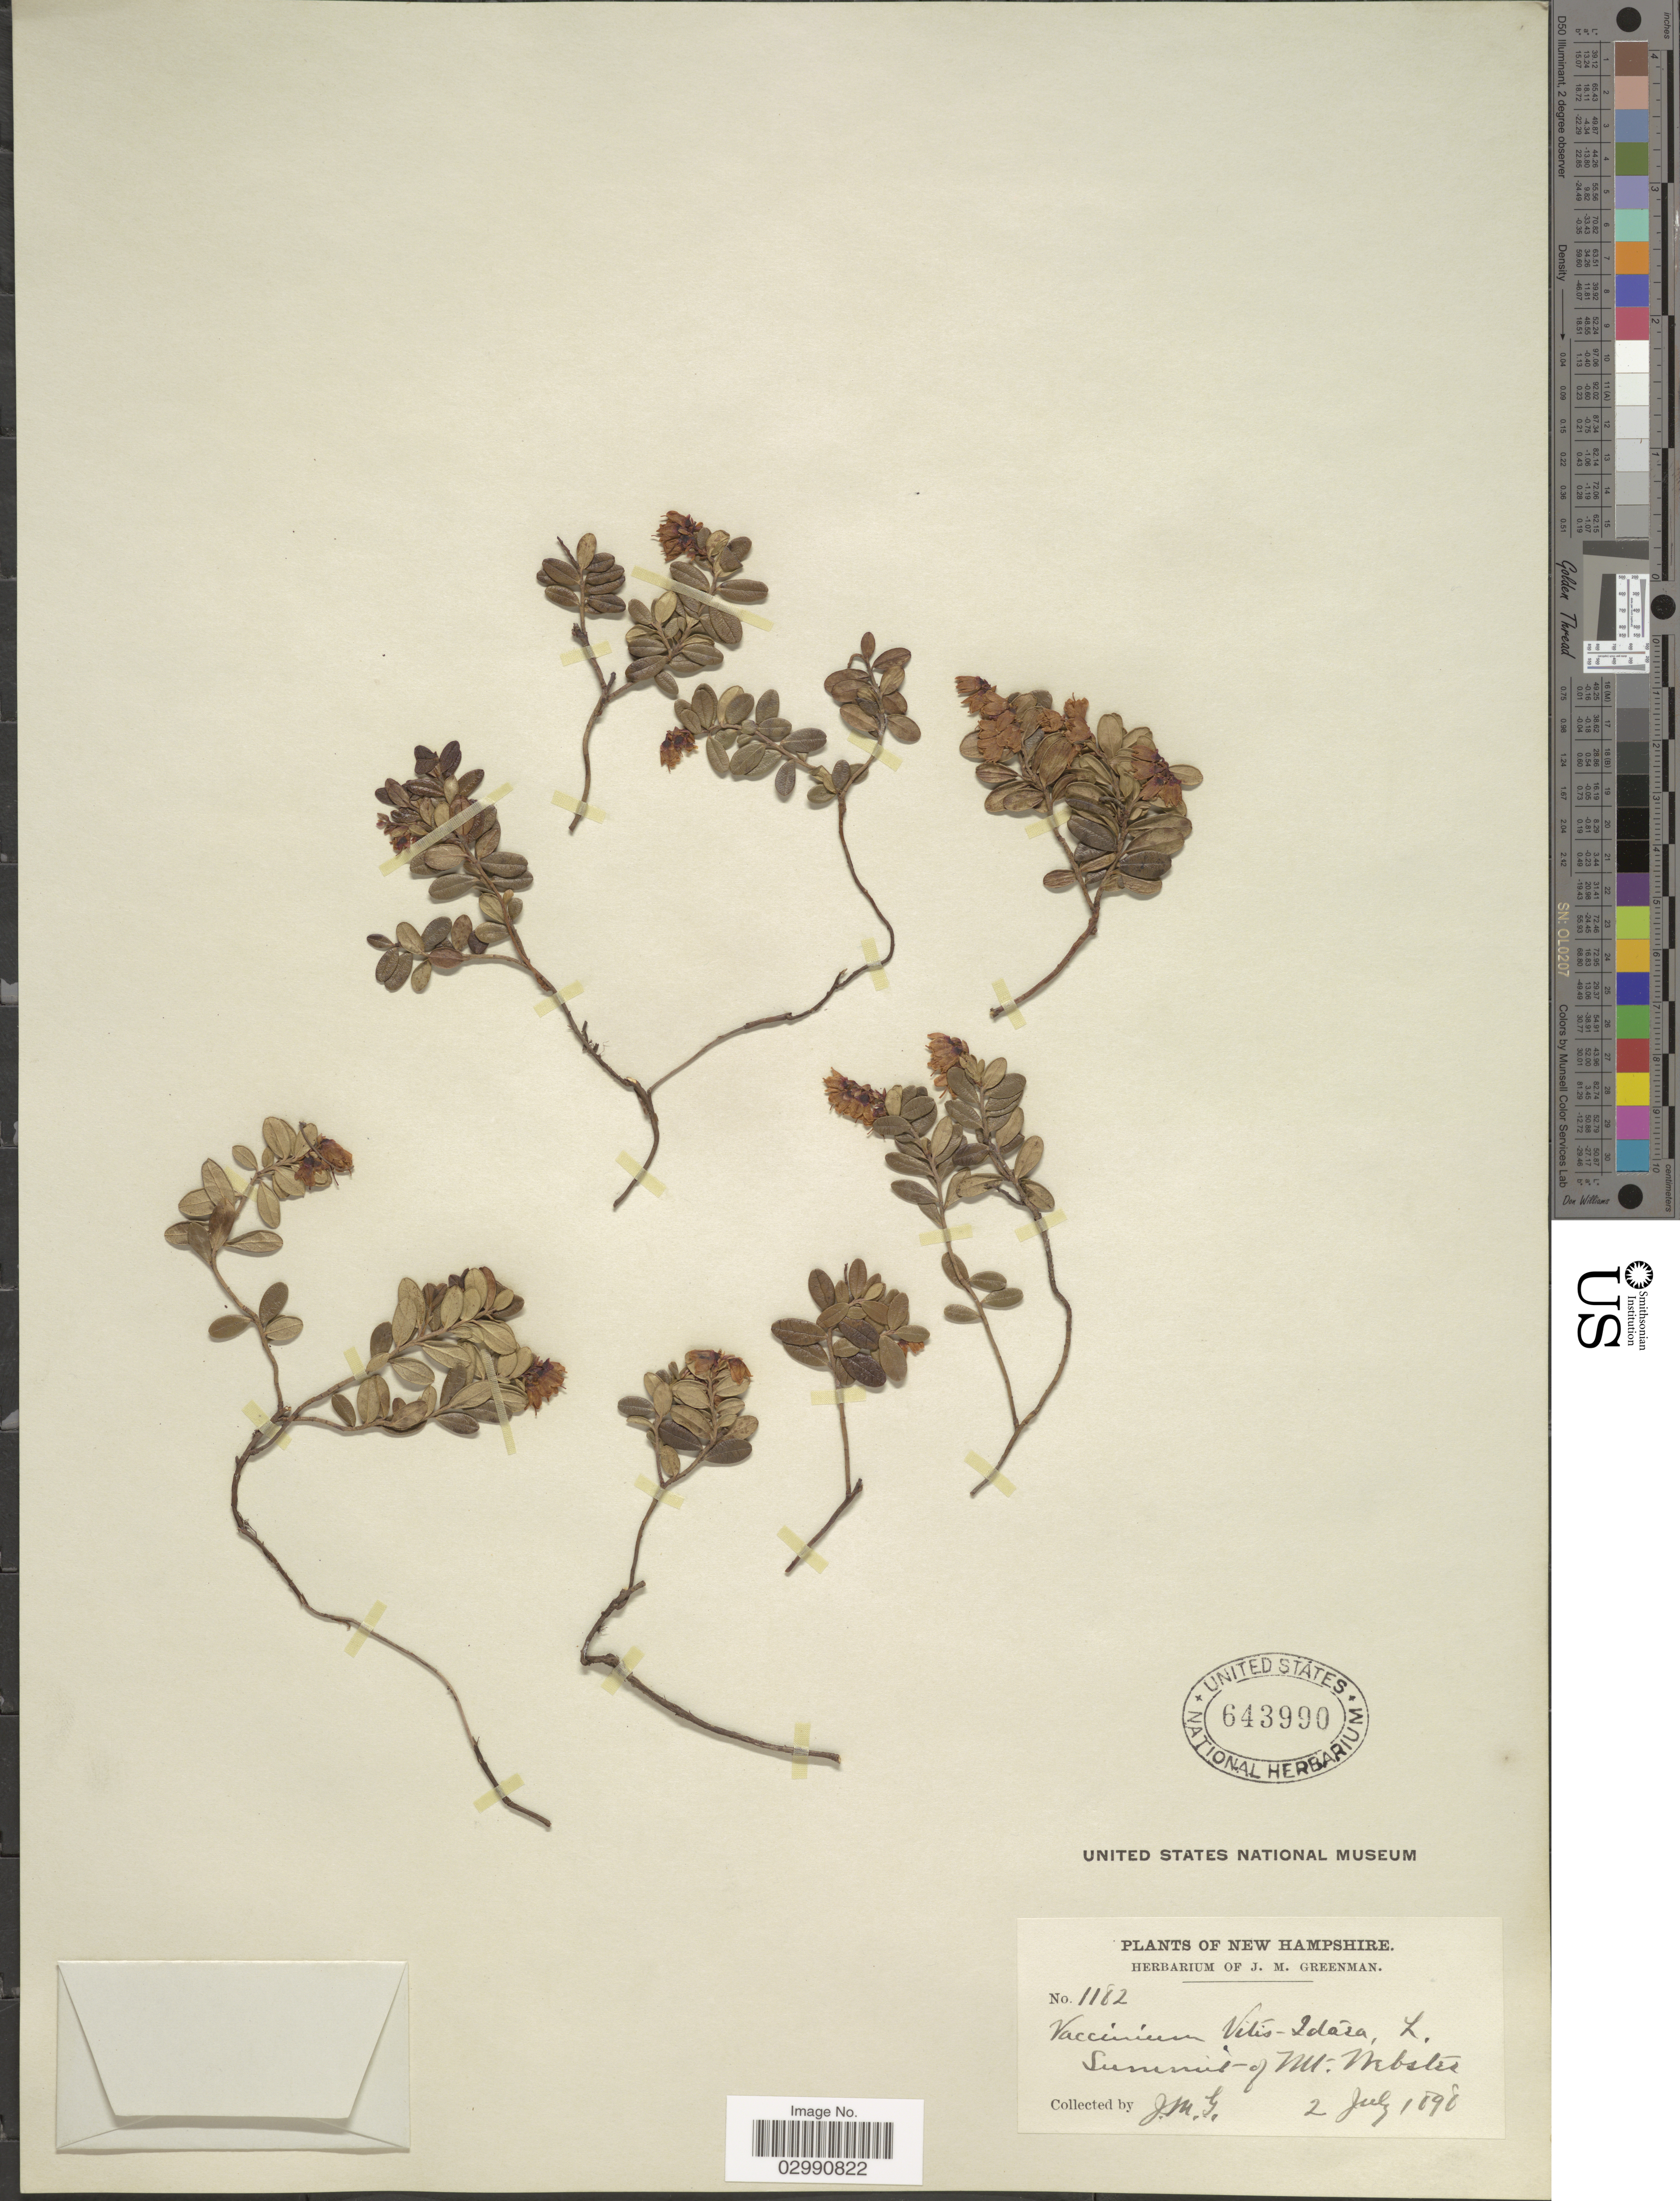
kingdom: Plantae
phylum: Tracheophyta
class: Magnoliopsida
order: Ericales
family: Ericaceae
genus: Vaccinium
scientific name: Vaccinium vitis-idaea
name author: L.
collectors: J. M. Greenman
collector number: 1182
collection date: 1898-07-02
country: United States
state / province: New Hampshire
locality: Summit of Mt. Webster.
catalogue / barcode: US 643990